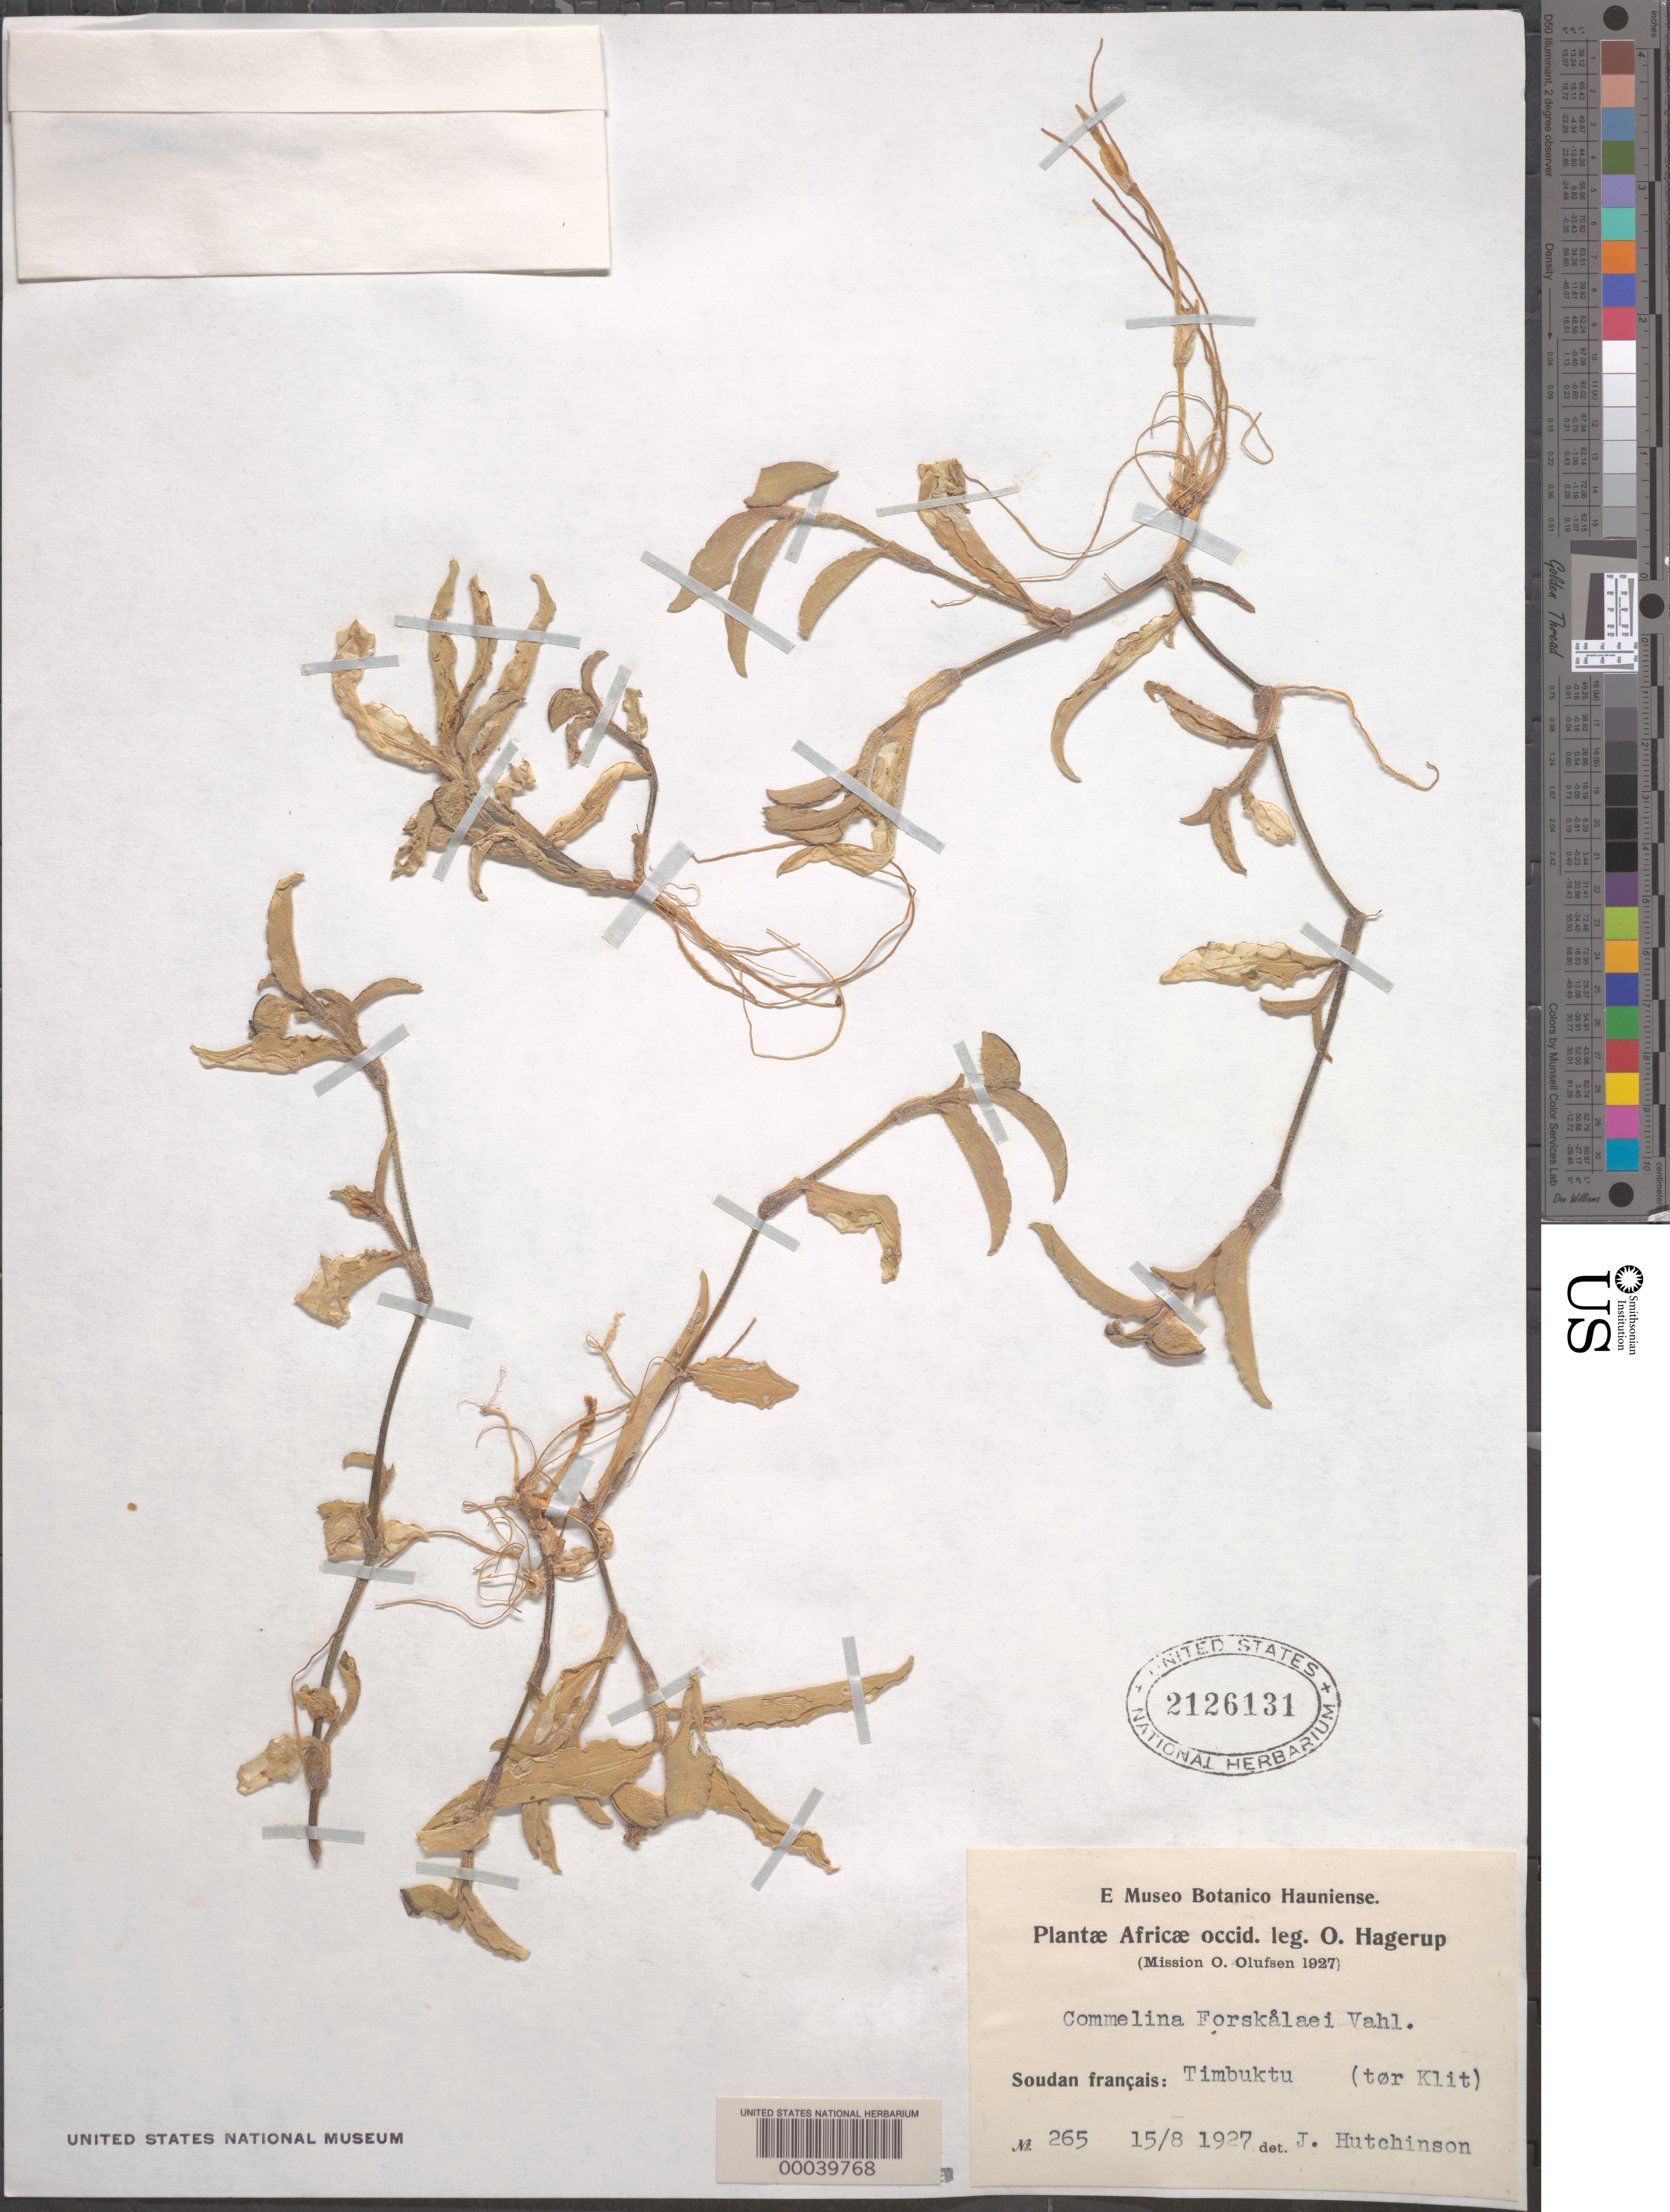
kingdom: Plantae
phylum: Tracheophyta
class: Liliopsida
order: Commelinales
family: Commelinaceae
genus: Commelina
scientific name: Commelina forskaolii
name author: Vahl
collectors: J. Hutchinson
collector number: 265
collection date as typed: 15 Aug 1927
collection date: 1927-08-15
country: Mali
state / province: Tombouctou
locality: Timbuktu. [=Tombouctou]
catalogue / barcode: US 2126131